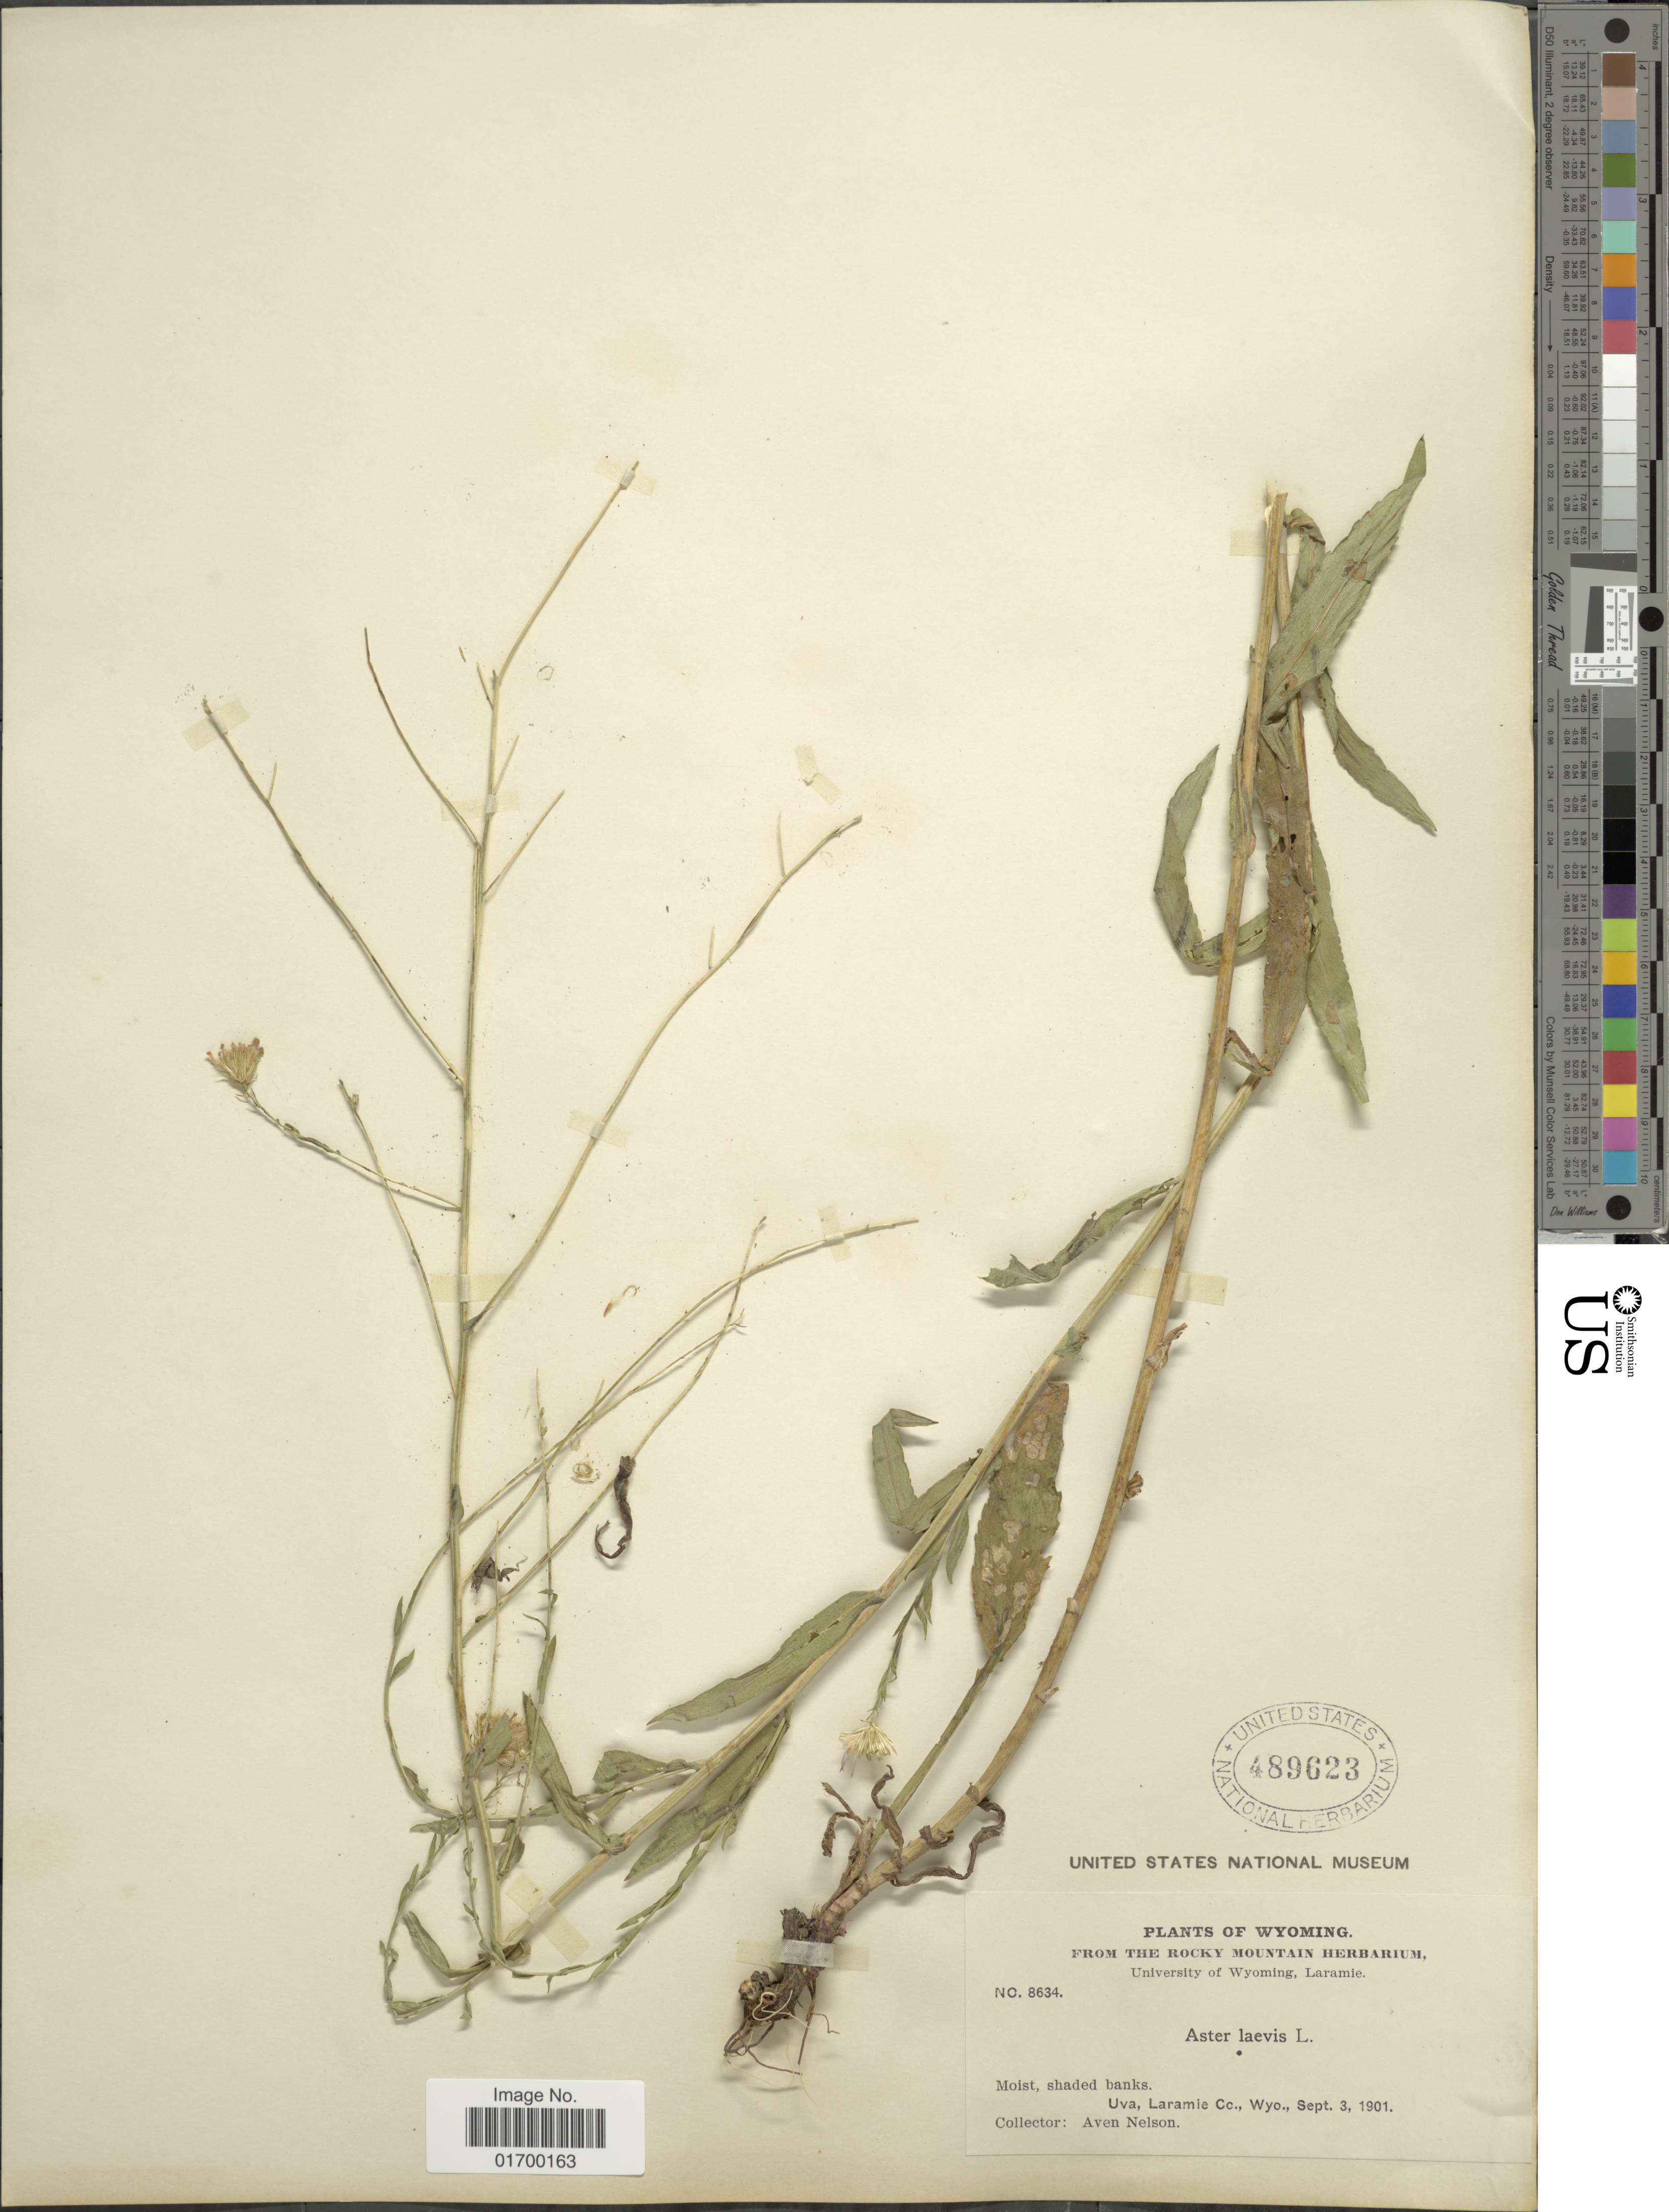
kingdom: Plantae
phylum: Tracheophyta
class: Magnoliopsida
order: Asterales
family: Asteraceae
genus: Symphyotrichum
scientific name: Symphyotrichum laeve var. geyeri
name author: (A. Gray) G.L. Nesom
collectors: A. Nelson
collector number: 8634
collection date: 1901-09-03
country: United States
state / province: Wyoming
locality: Moist, shaded banks, Uva, Laramie Co., Wyo.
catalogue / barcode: US 489623